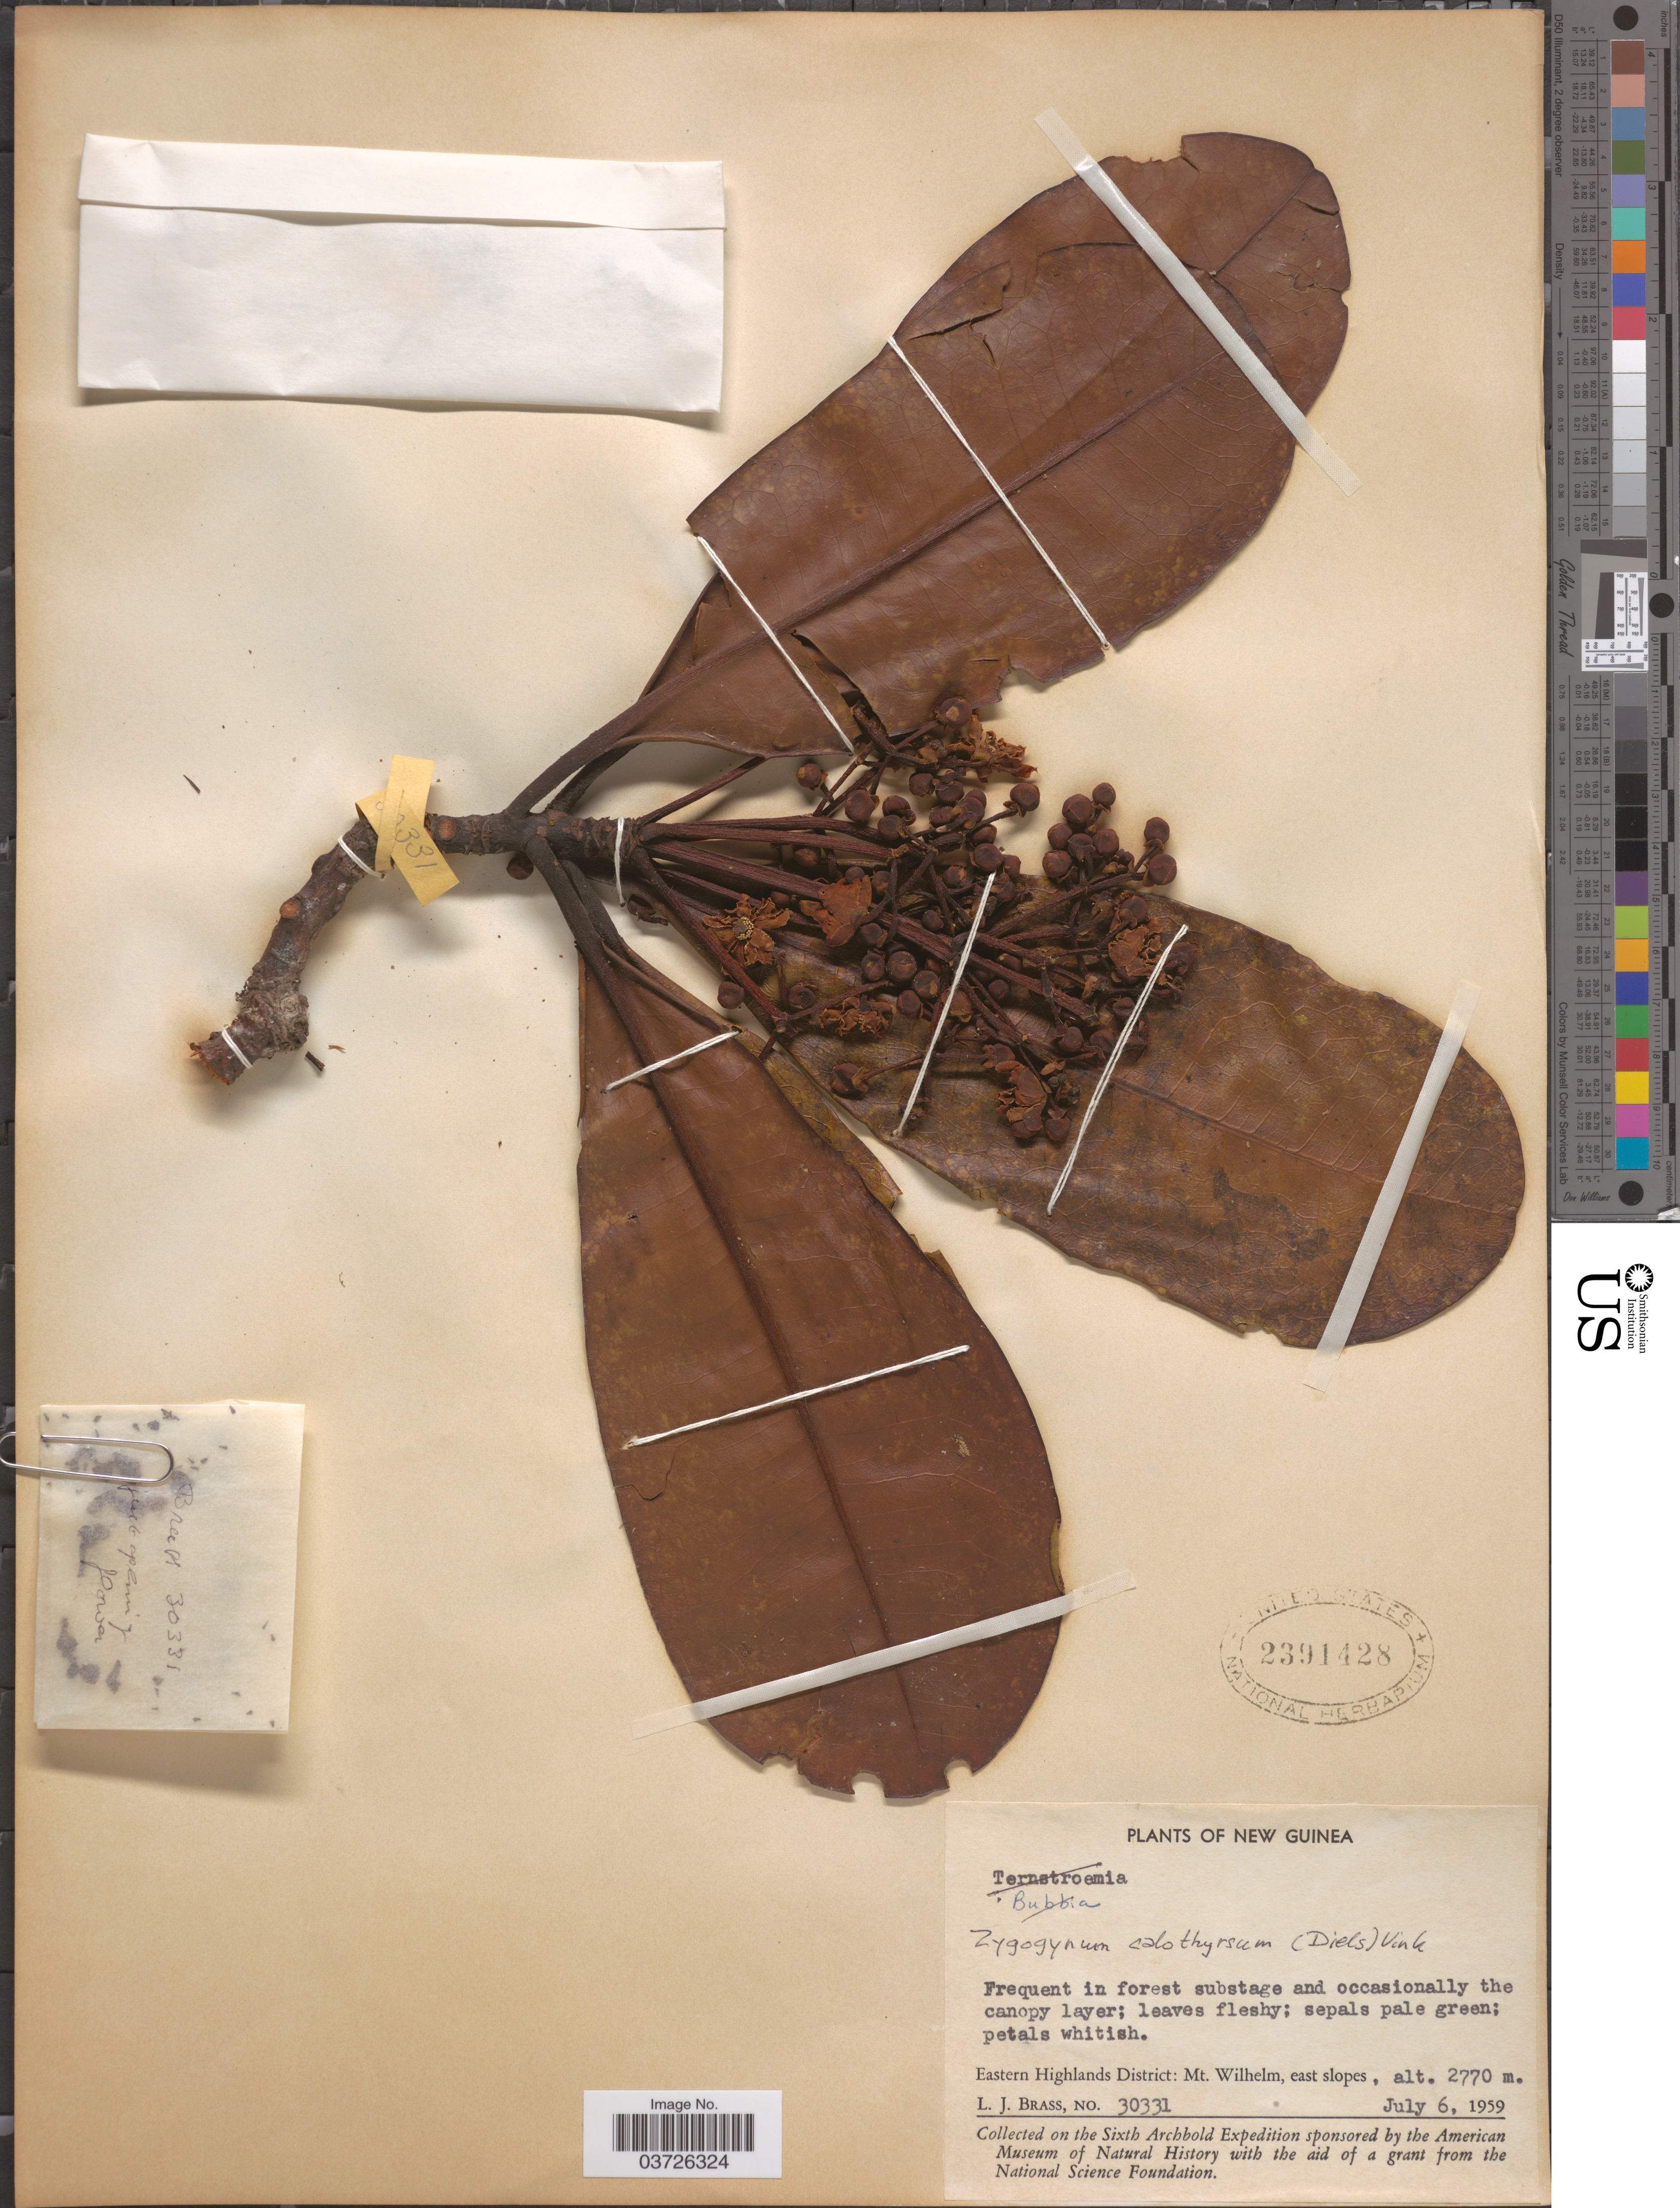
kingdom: Plantae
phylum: Tracheophyta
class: Magnoliopsida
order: Canellales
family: Winteraceae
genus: Zygogynum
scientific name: Zygogynum calothyrsum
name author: (Diels) Vink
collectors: L. J. Brass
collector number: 30331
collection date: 1959-07-06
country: Papua New Guinea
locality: New Guinea. Eastern Highlands District: Mt. Wilhelm, east slopes.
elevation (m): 2770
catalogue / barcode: US 2391428